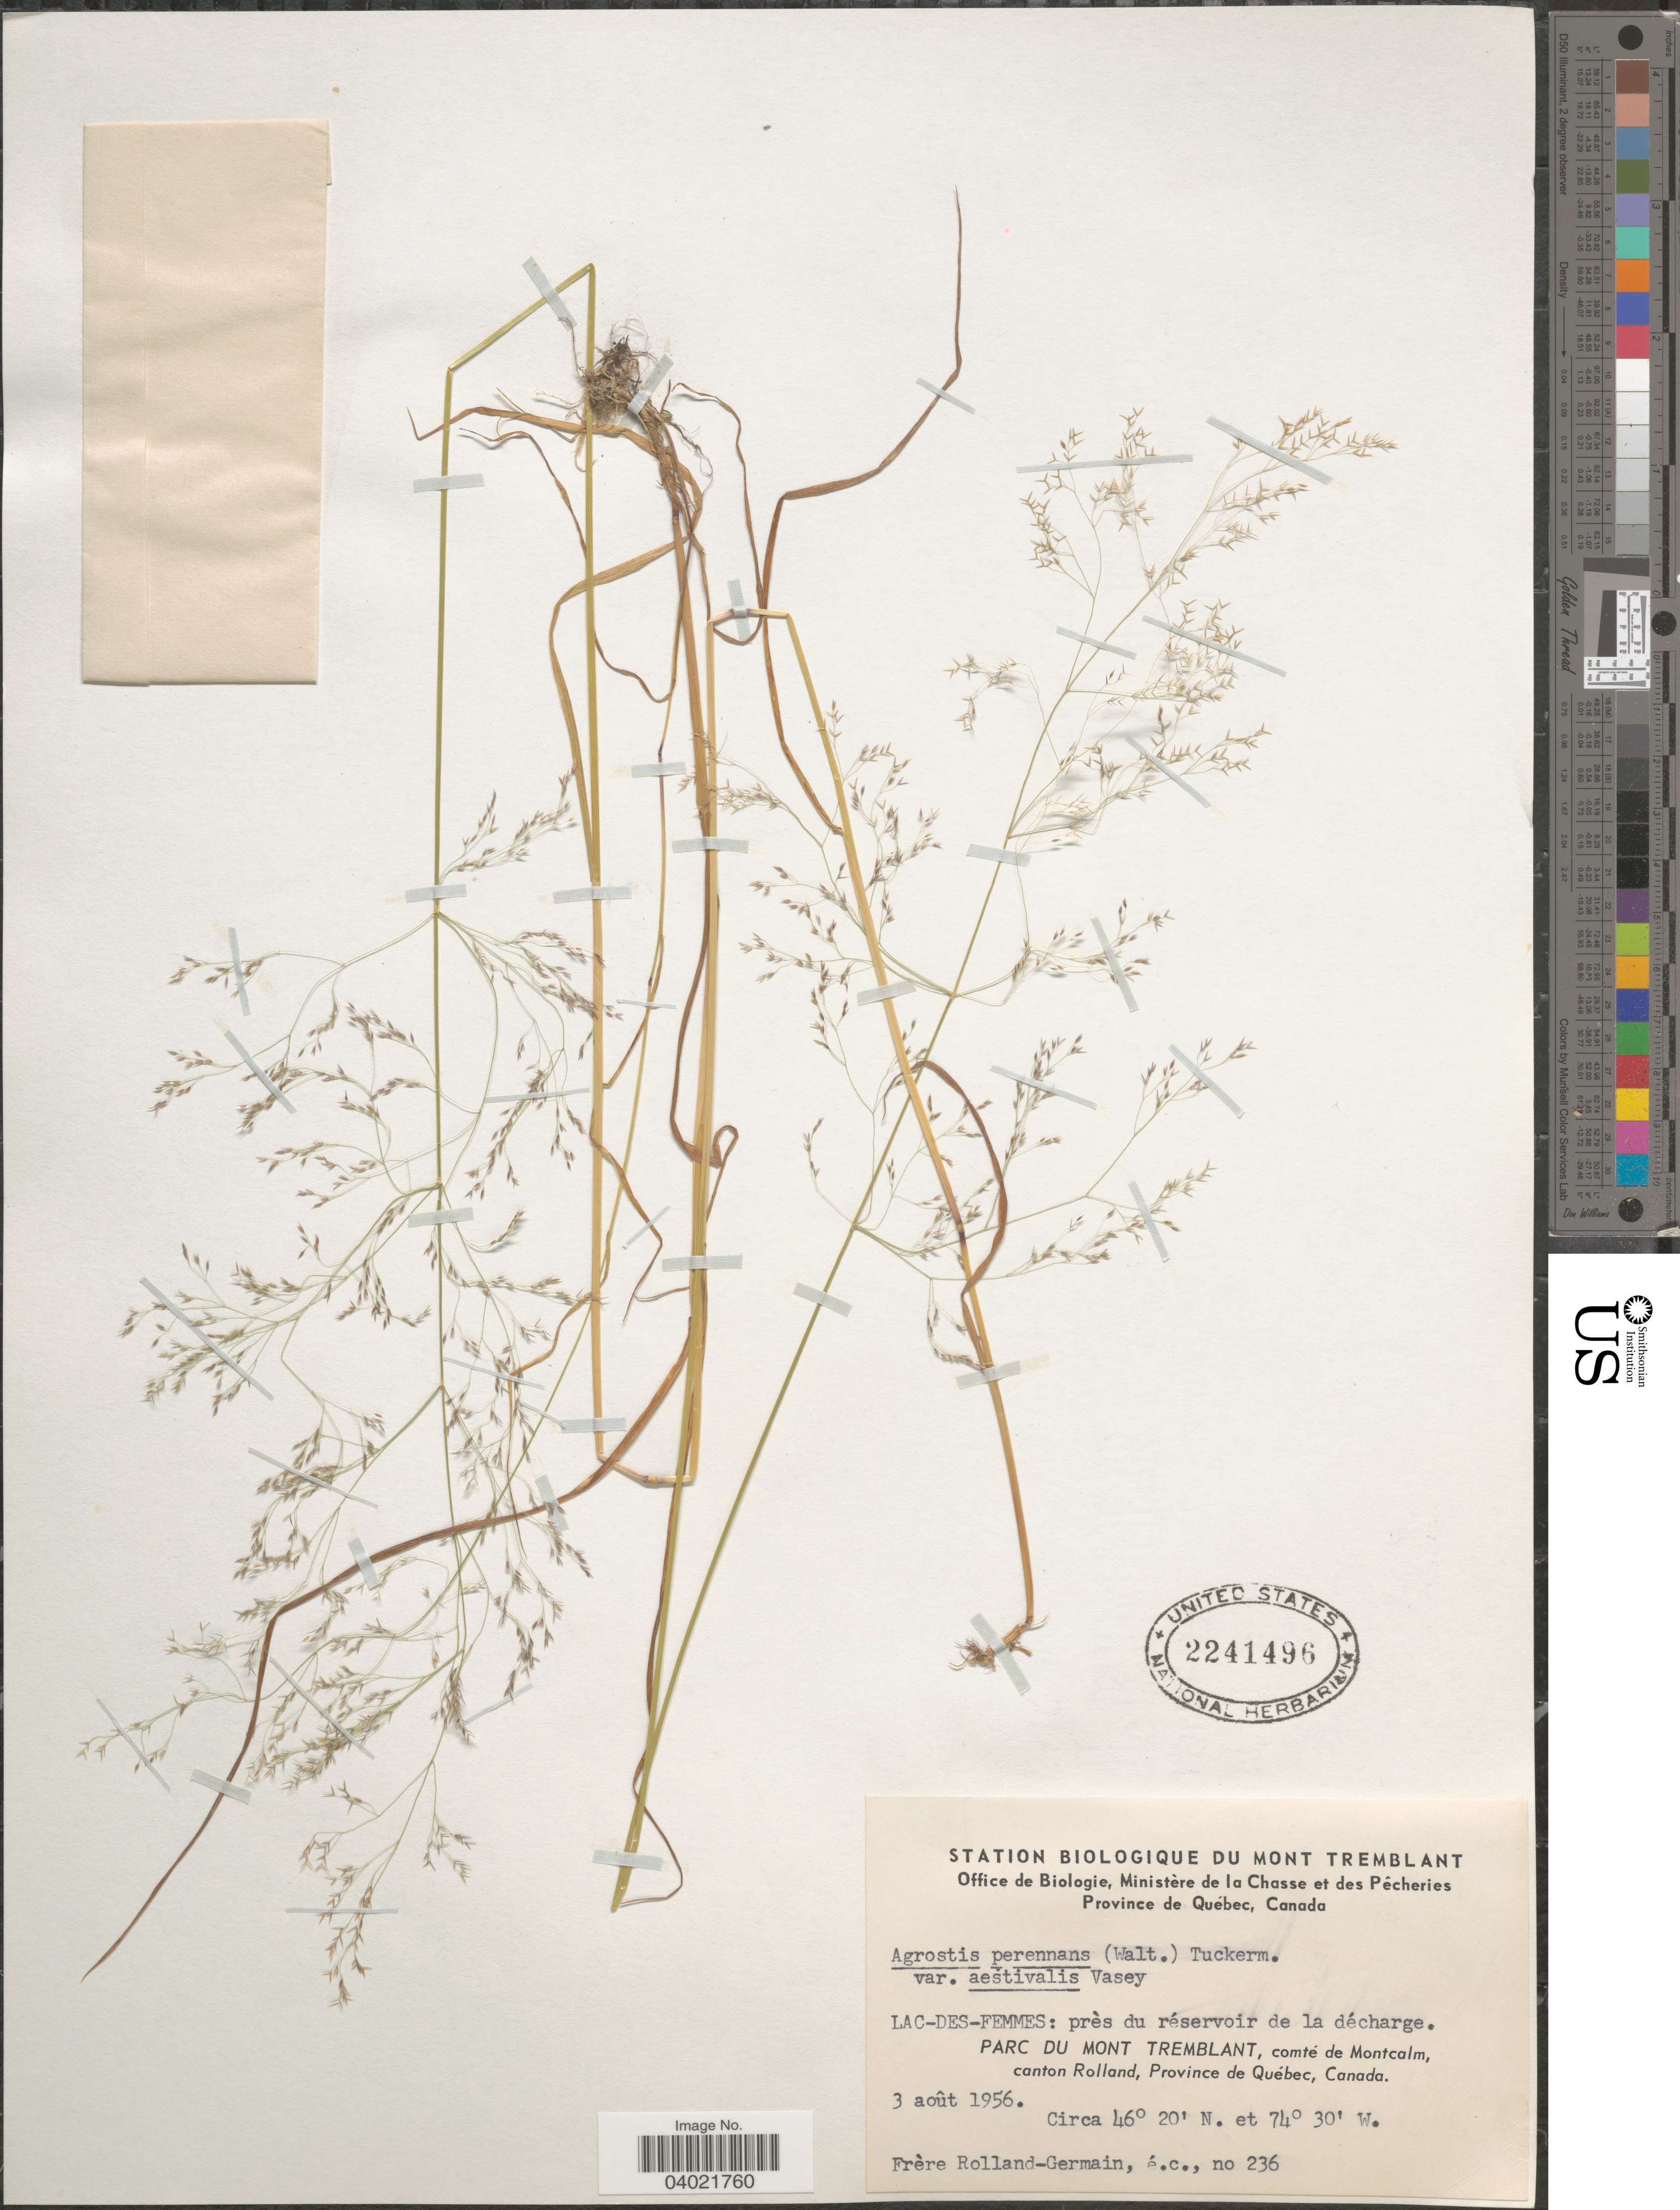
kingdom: Plantae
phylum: Tracheophyta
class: Liliopsida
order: Poales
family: Poaceae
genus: Agrostis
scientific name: Agrostis perennans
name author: (Walter) Tuck.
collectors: Rolland-Germain & et al.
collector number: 236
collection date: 1956-08-03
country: Canada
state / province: Quebec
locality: Lac-Des-Femmes: près du réservoir de la décharge. Parc Du Mont Tremblant, comté de Montcalm, canton Rolland.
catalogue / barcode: US 2241496